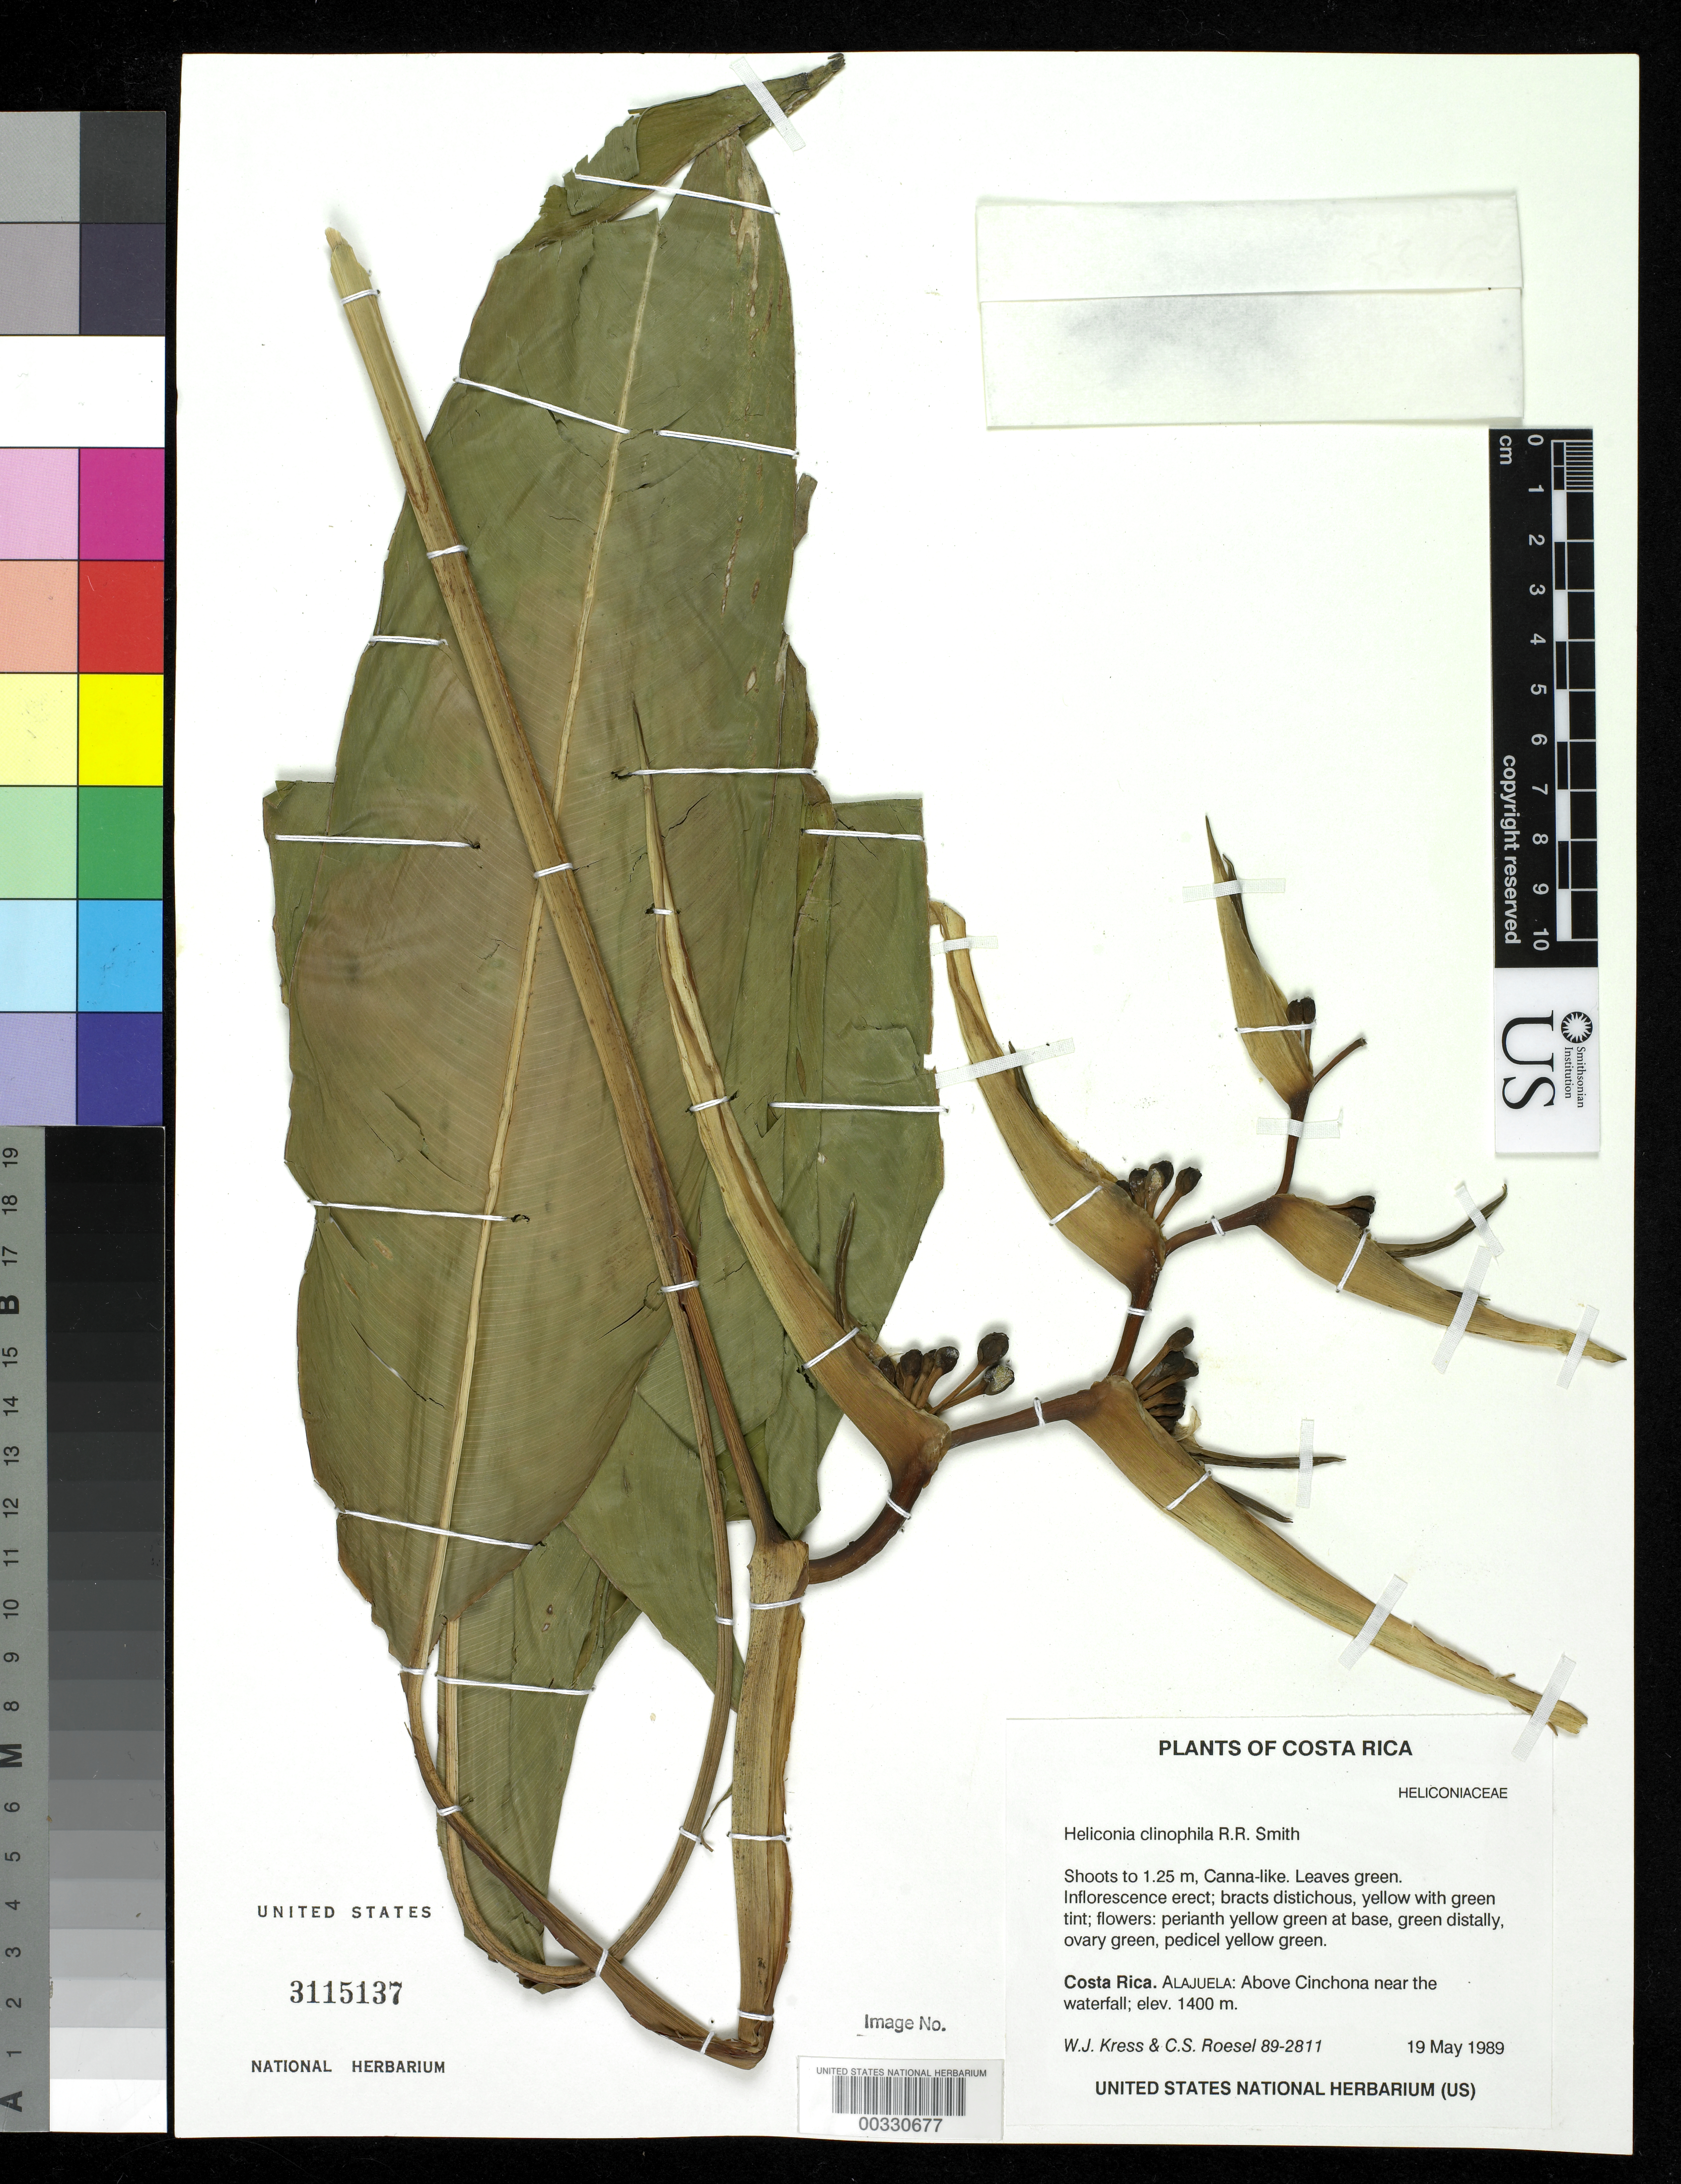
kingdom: Plantae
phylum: Tracheophyta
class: Liliopsida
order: Zingiberales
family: Heliconiaceae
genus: Heliconia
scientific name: Heliconia clinophila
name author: R.R. Sm.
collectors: W. J. Kress & C. S. Roesel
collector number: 89-2811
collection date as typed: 19 May 1989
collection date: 1989-05-19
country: Costa Rica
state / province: Alajuela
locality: Above Cinchona near the waterfall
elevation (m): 1400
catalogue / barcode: US 3115137